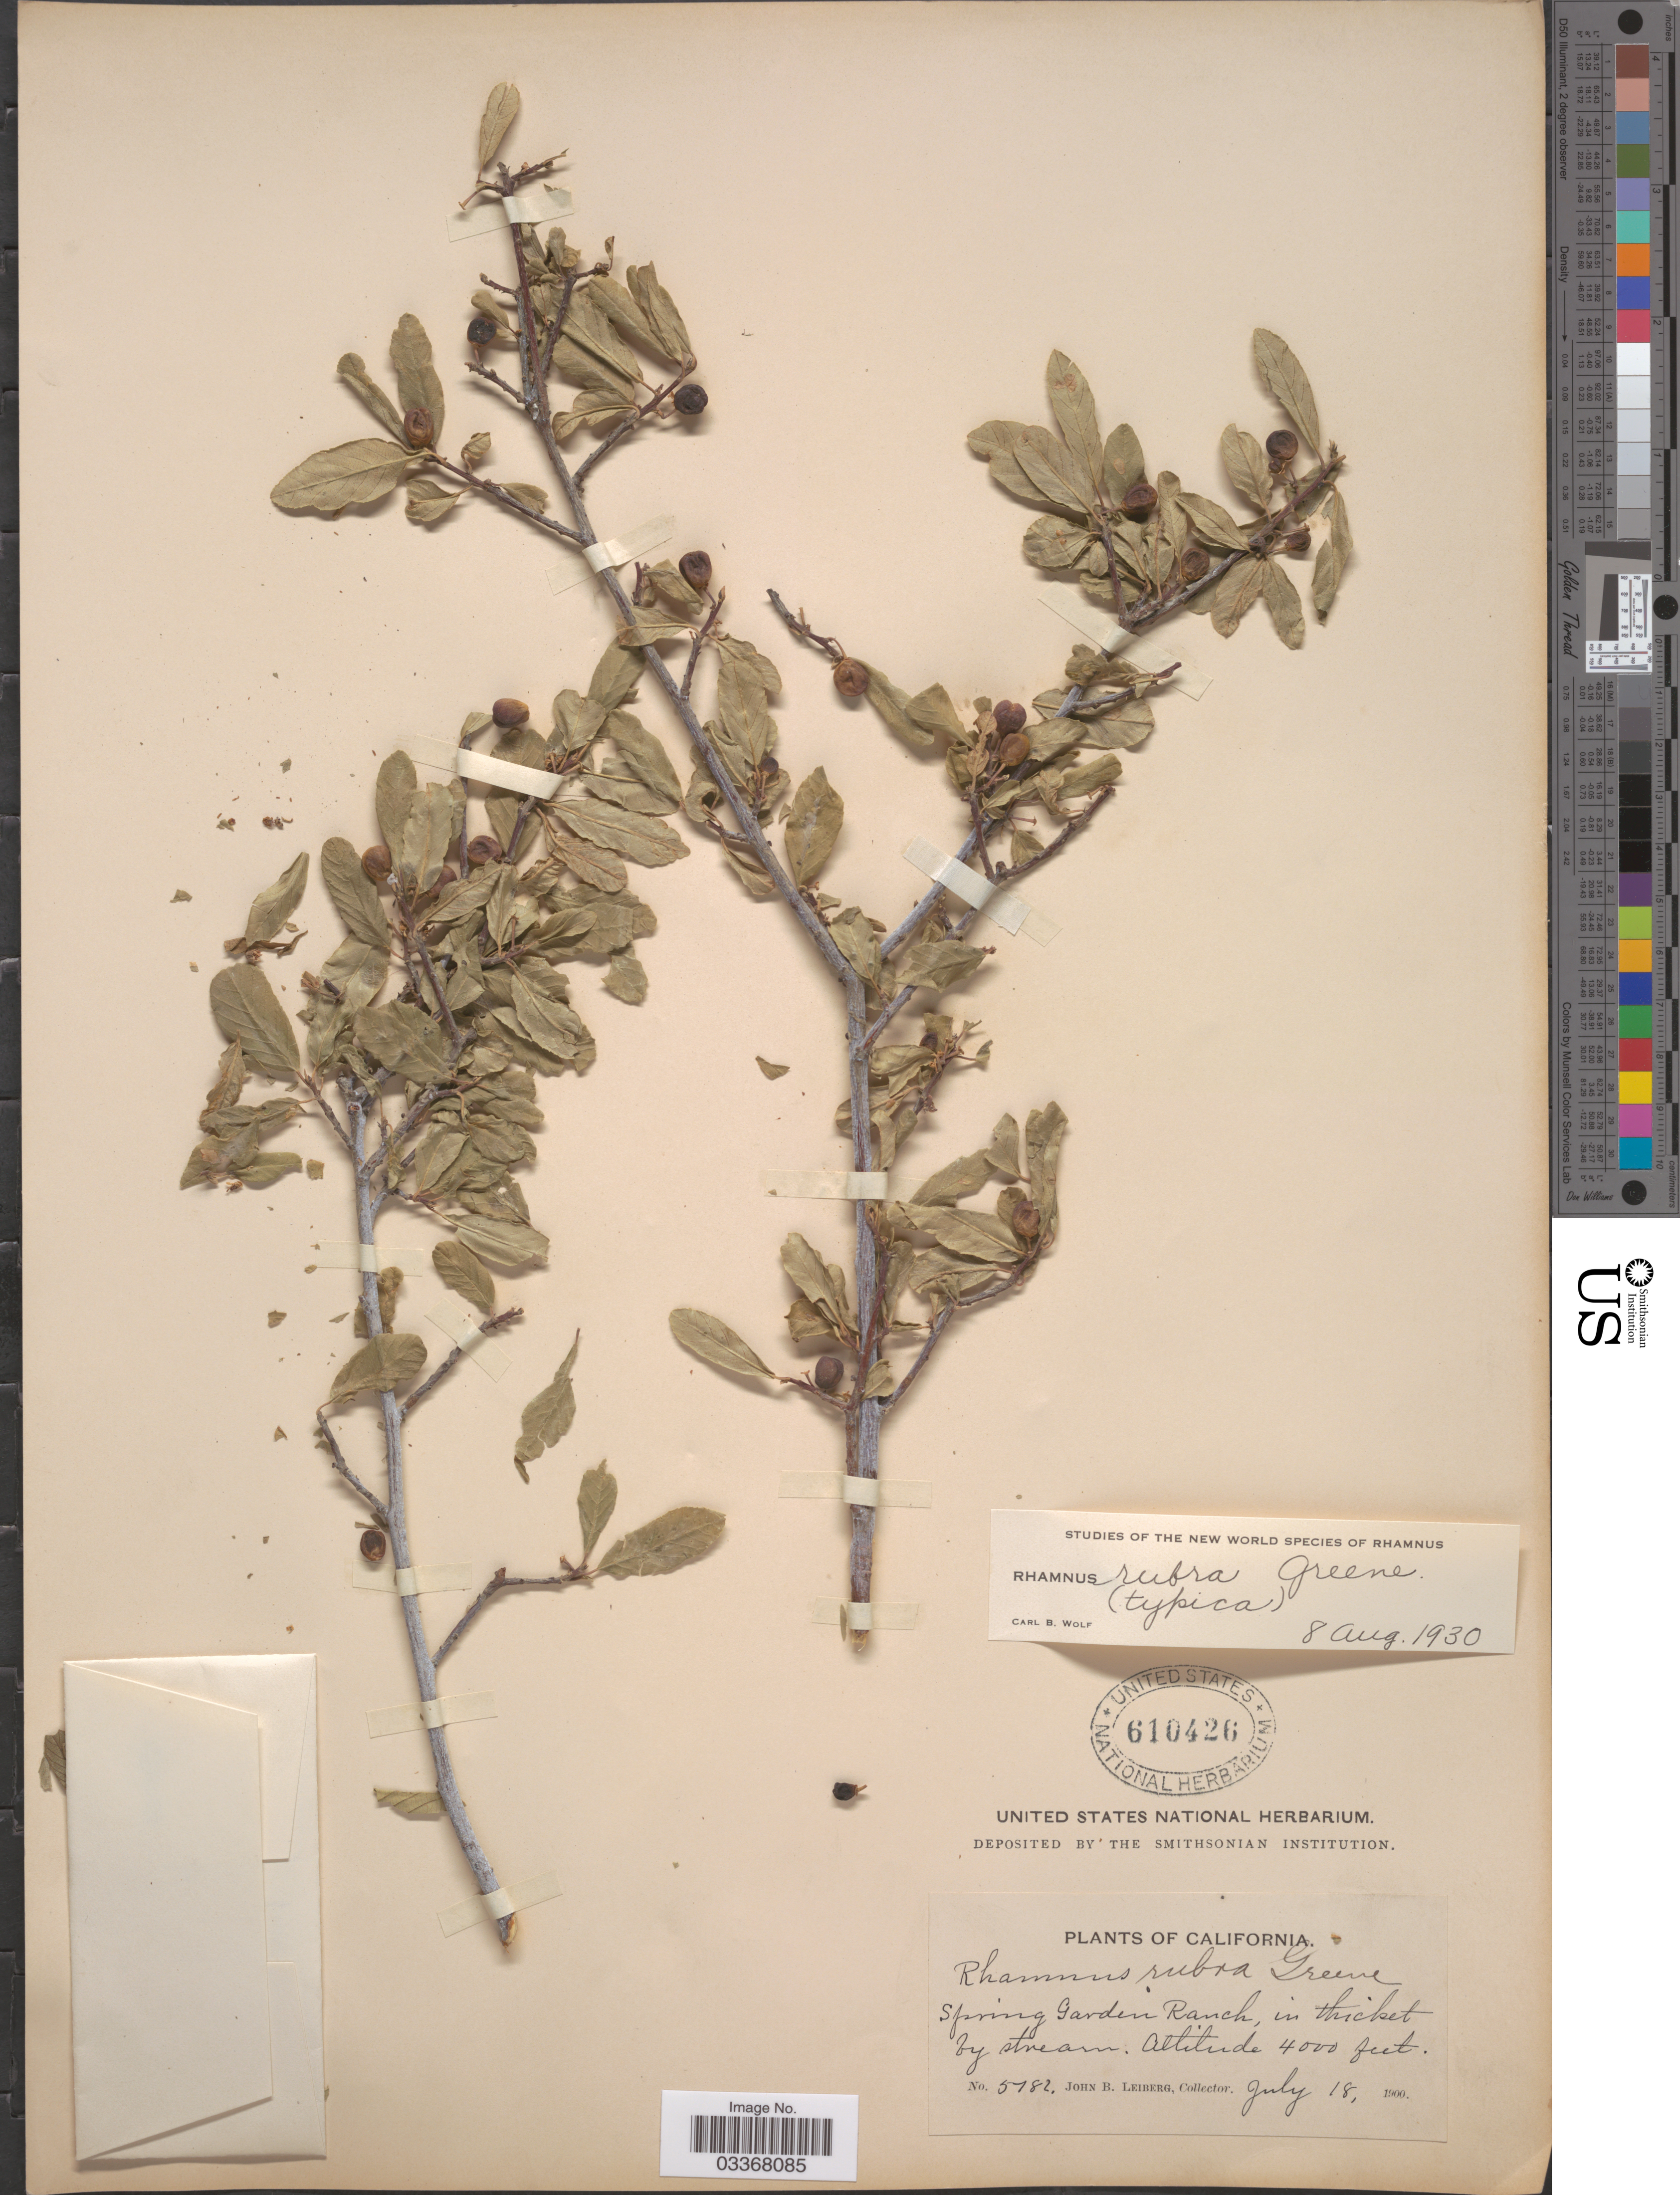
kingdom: Plantae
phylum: Tracheophyta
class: Magnoliopsida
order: Rosales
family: Rhamnaceae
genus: Frangula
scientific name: Frangula rubra subsp. rubra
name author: (Greene) Grubov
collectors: J. B. Leiberg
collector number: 5182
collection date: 1900-07-18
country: United States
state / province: California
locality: Spring Garden Ranch.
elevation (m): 1219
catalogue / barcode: US 610426